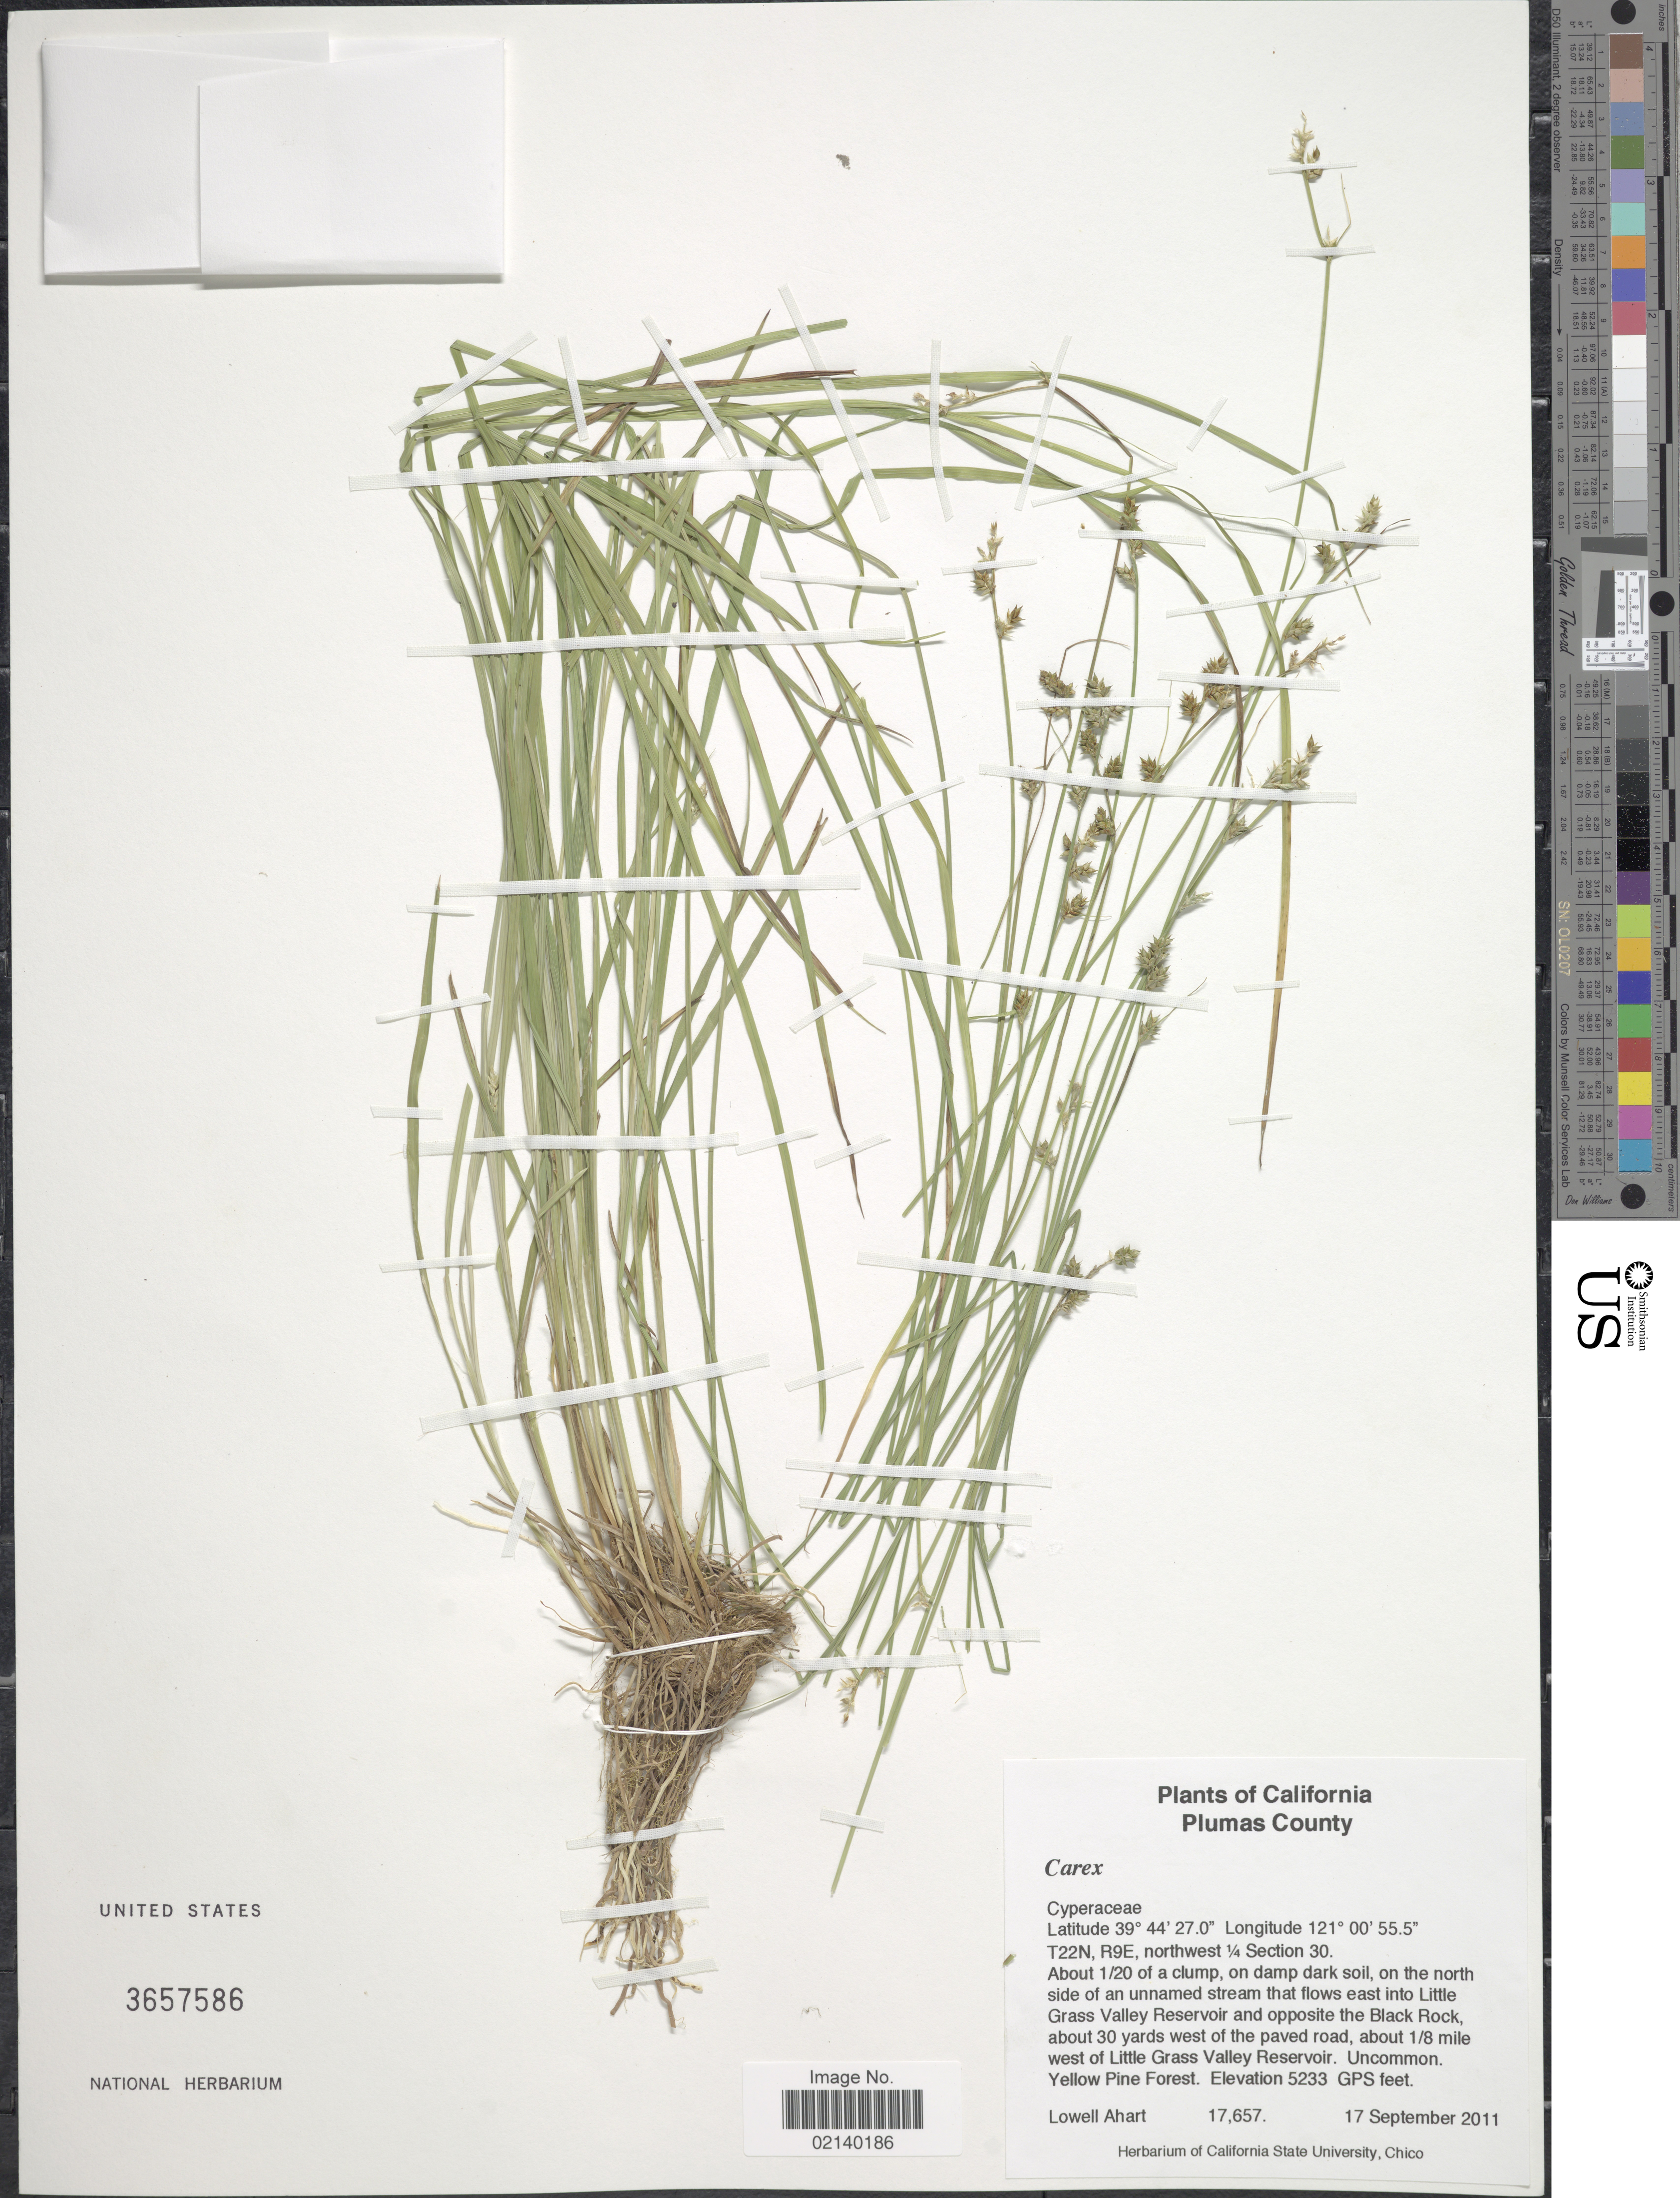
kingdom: Plantae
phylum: Tracheophyta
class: Liliopsida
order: Poales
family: Cyperaceae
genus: Carex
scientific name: Carex laeviculmis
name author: Meinsh.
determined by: Zika, P. F., (WTU)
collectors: L. Ahart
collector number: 17657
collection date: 2011-09-17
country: United States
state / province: California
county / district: Plumas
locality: Plumas County. T22N, R9E, northwest ¼ Section 30. On the north side of an unnamed stream that flows east into Little Grass Valley Reservoir and opposite the Black Rock. about 30 yards west of the paved road, about 1/8 mile west of Little Grass Valley Reservoir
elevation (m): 1595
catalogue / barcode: US 3657586